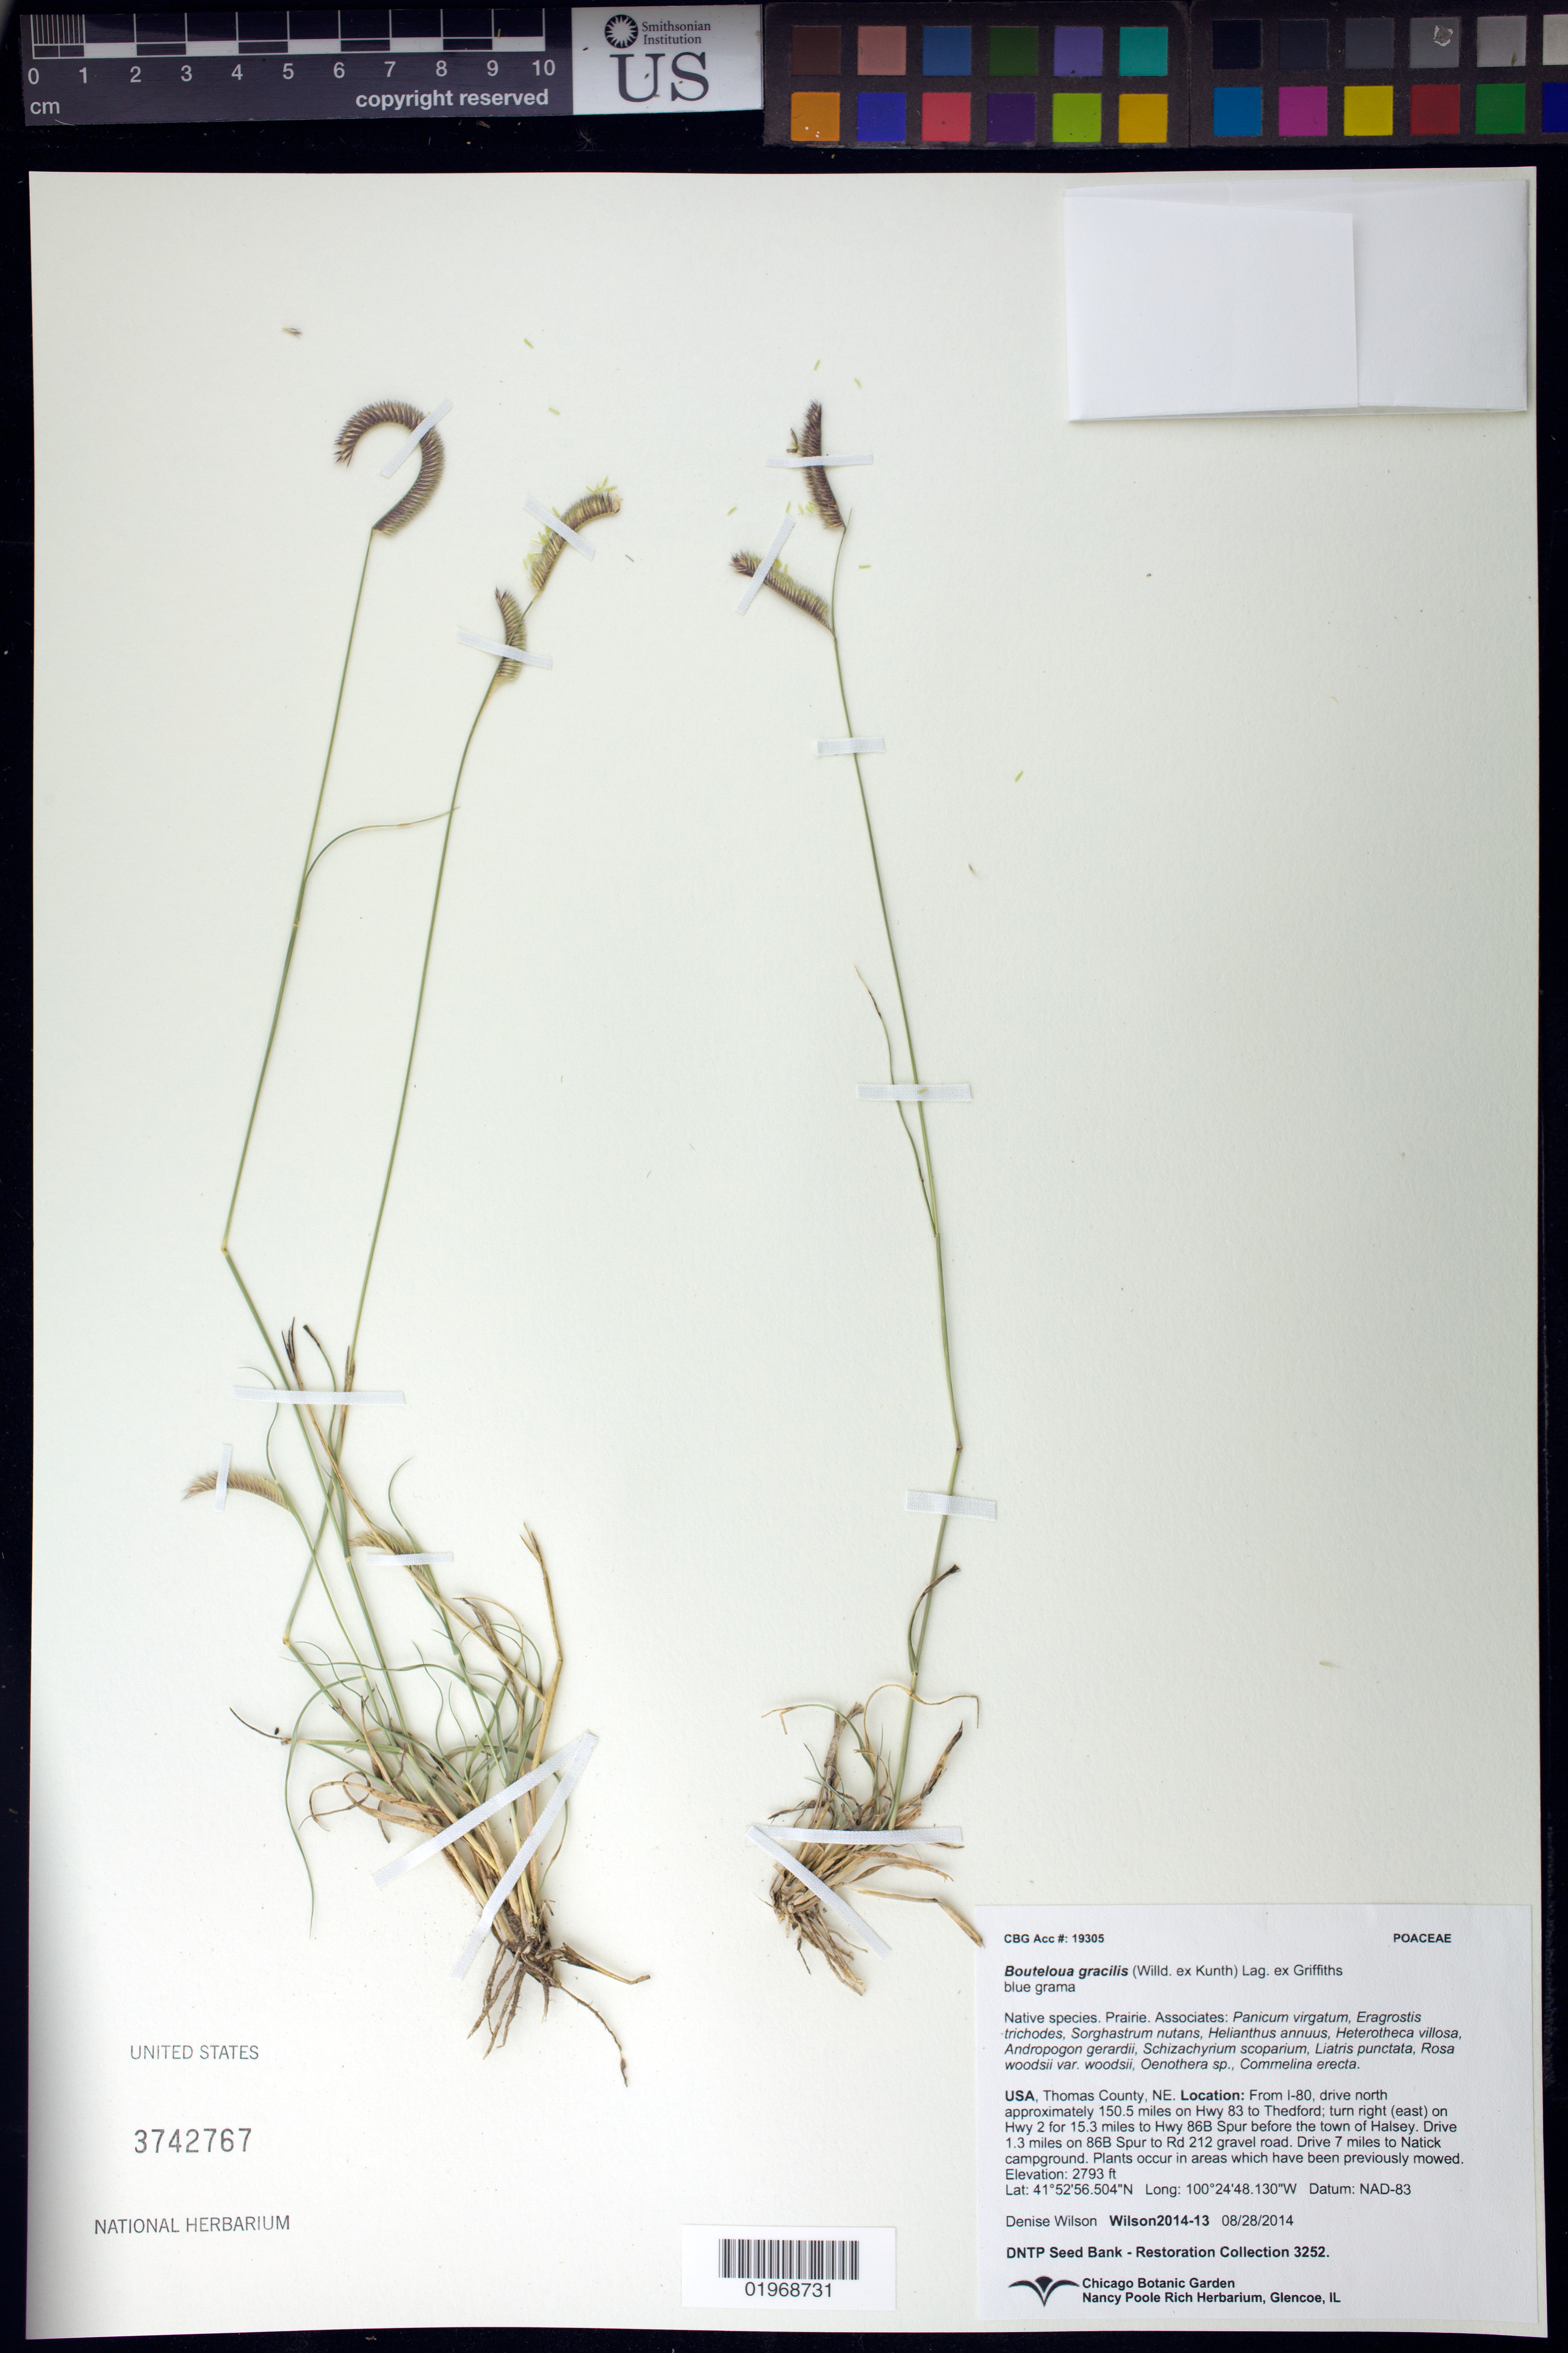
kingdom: Plantae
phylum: Tracheophyta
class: Liliopsida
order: Poales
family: Poaceae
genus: Bouteloua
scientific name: Bouteloua gracilis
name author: (Kunth) Lag. ex Griffiths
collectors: D. Wilson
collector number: Wilson2014-13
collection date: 2014-08-28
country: United States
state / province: Nebraska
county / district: Thomas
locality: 7 mileson Rd 212 to Natick campground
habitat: Prairie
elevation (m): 851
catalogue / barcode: US 3742767